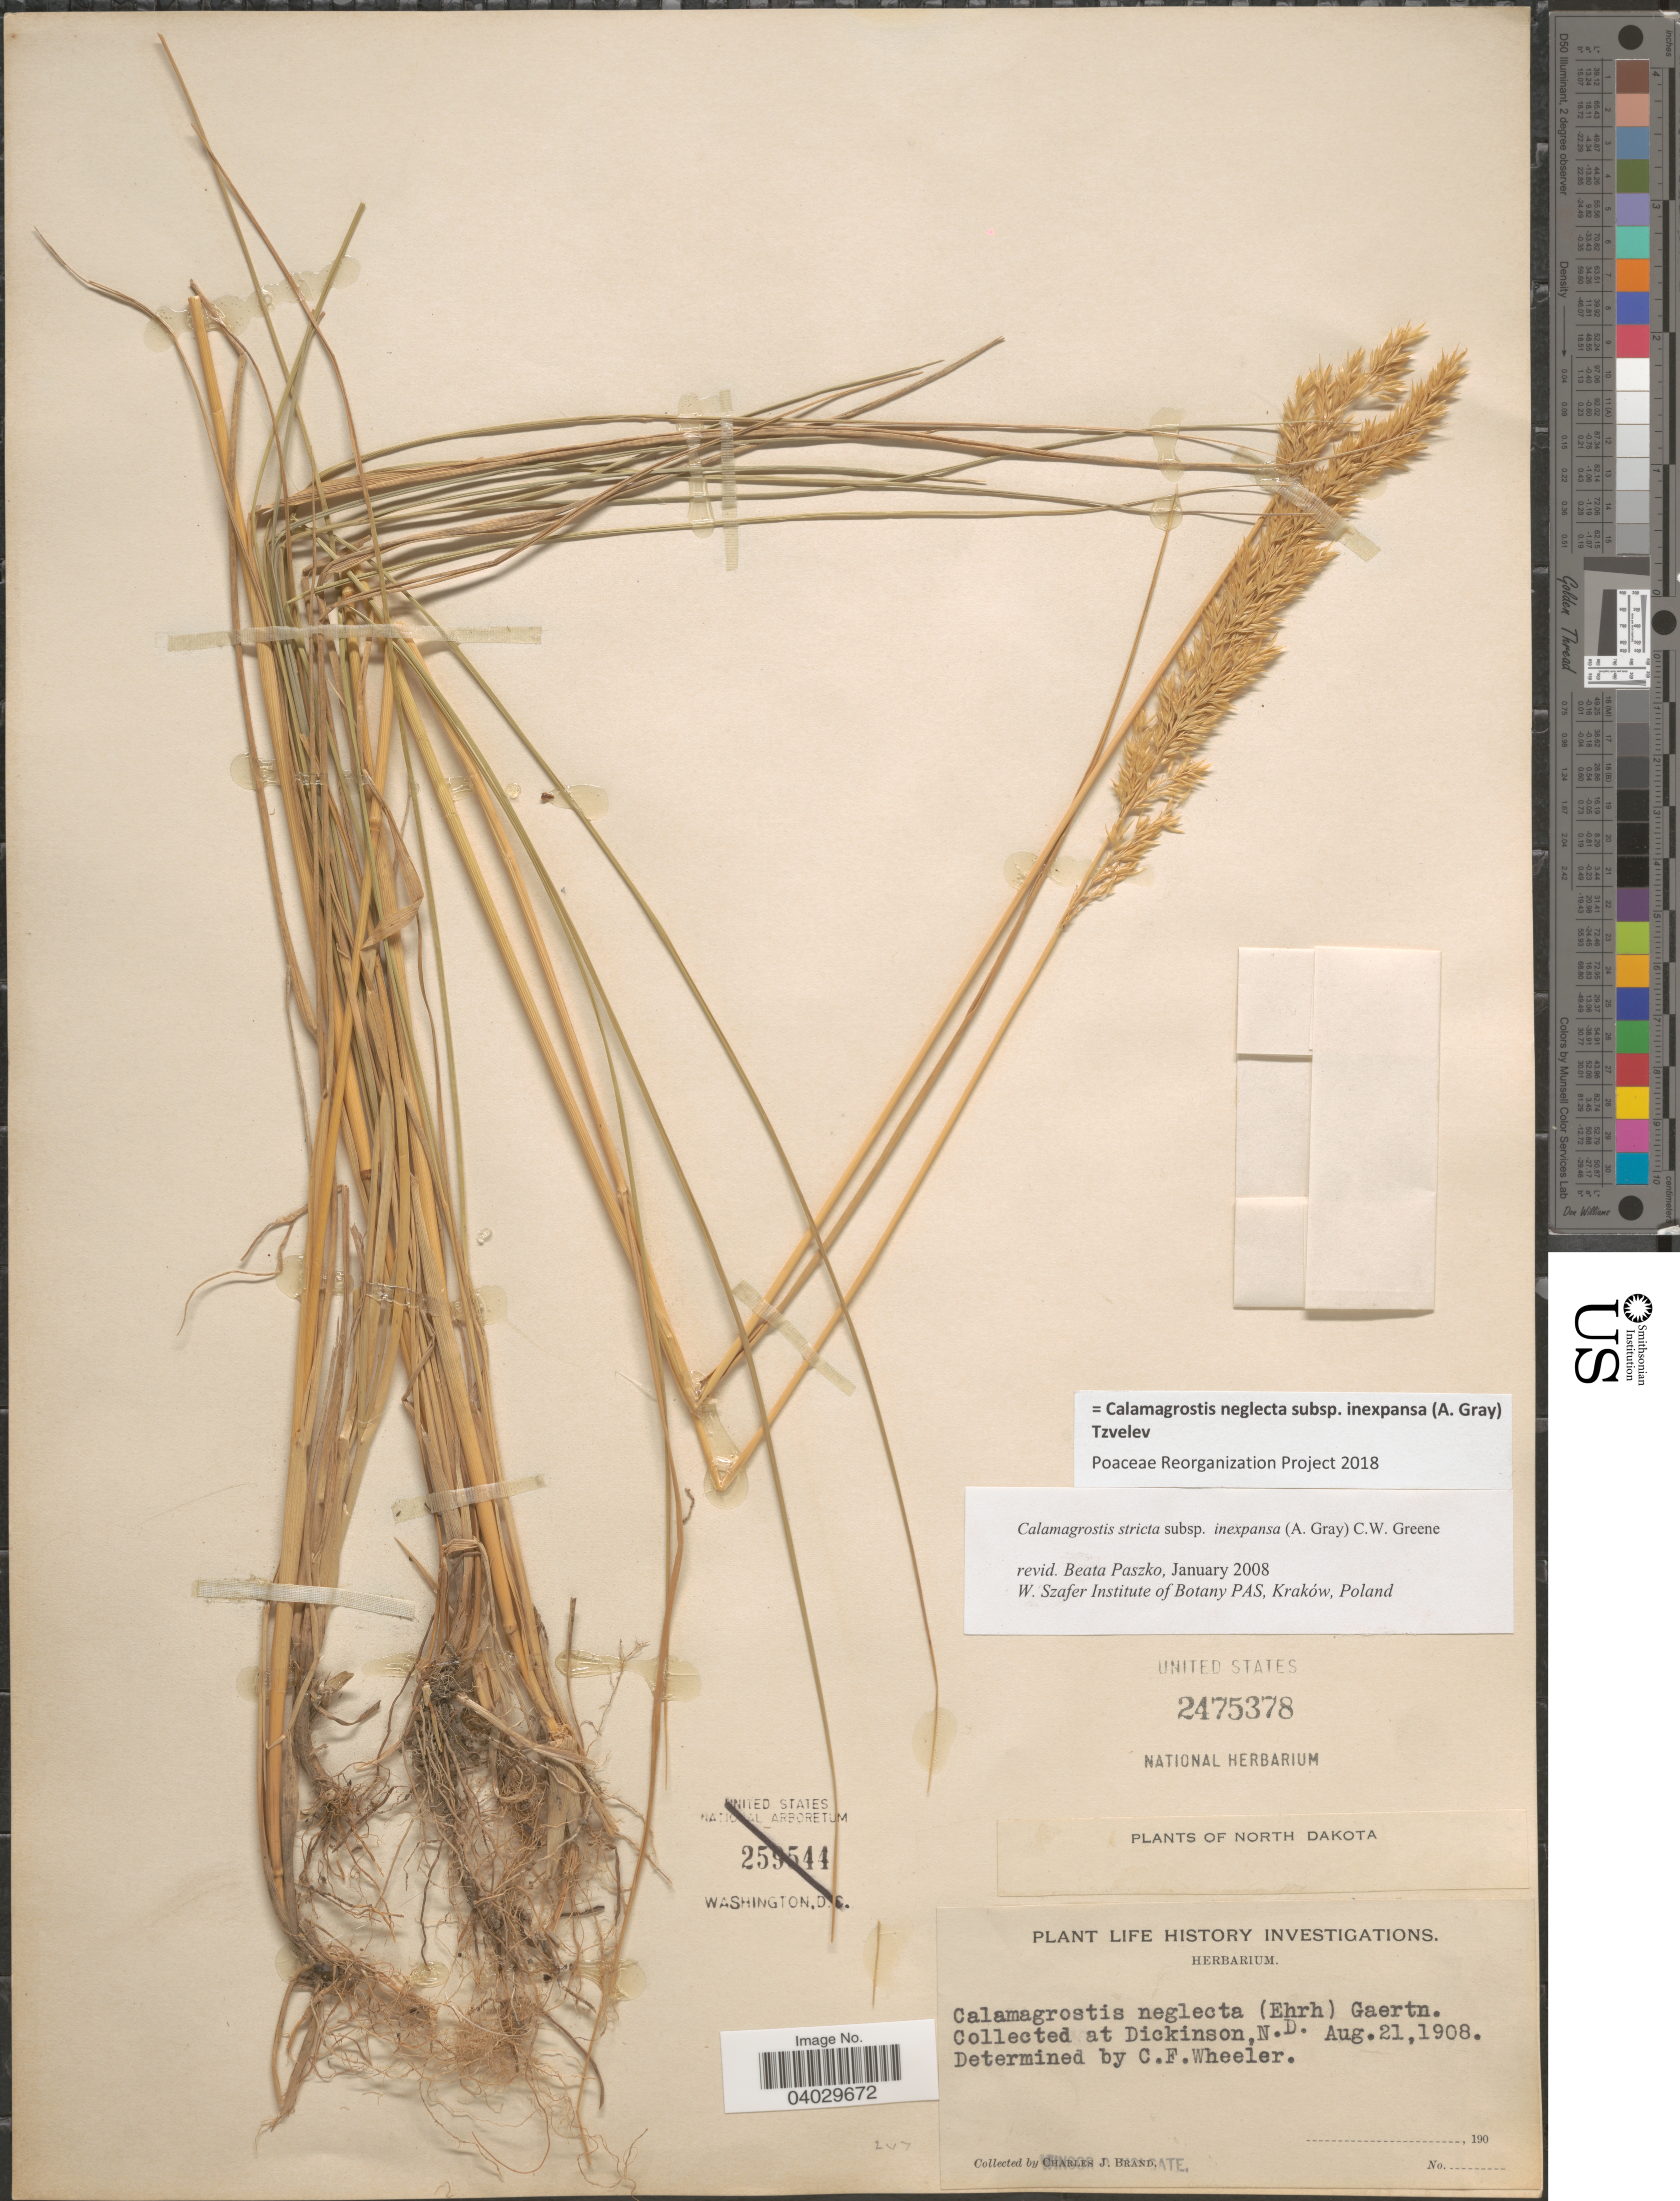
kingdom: Plantae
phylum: Tracheophyta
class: Liliopsida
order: Poales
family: Poaceae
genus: Calamagrostis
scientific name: Calamagrostis neglecta subsp. inexpansa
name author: (A. Gray) Tzvelev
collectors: W. Holgate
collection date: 1908-08-21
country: United States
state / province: North Dakota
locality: Dickinson.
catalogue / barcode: US 2475378